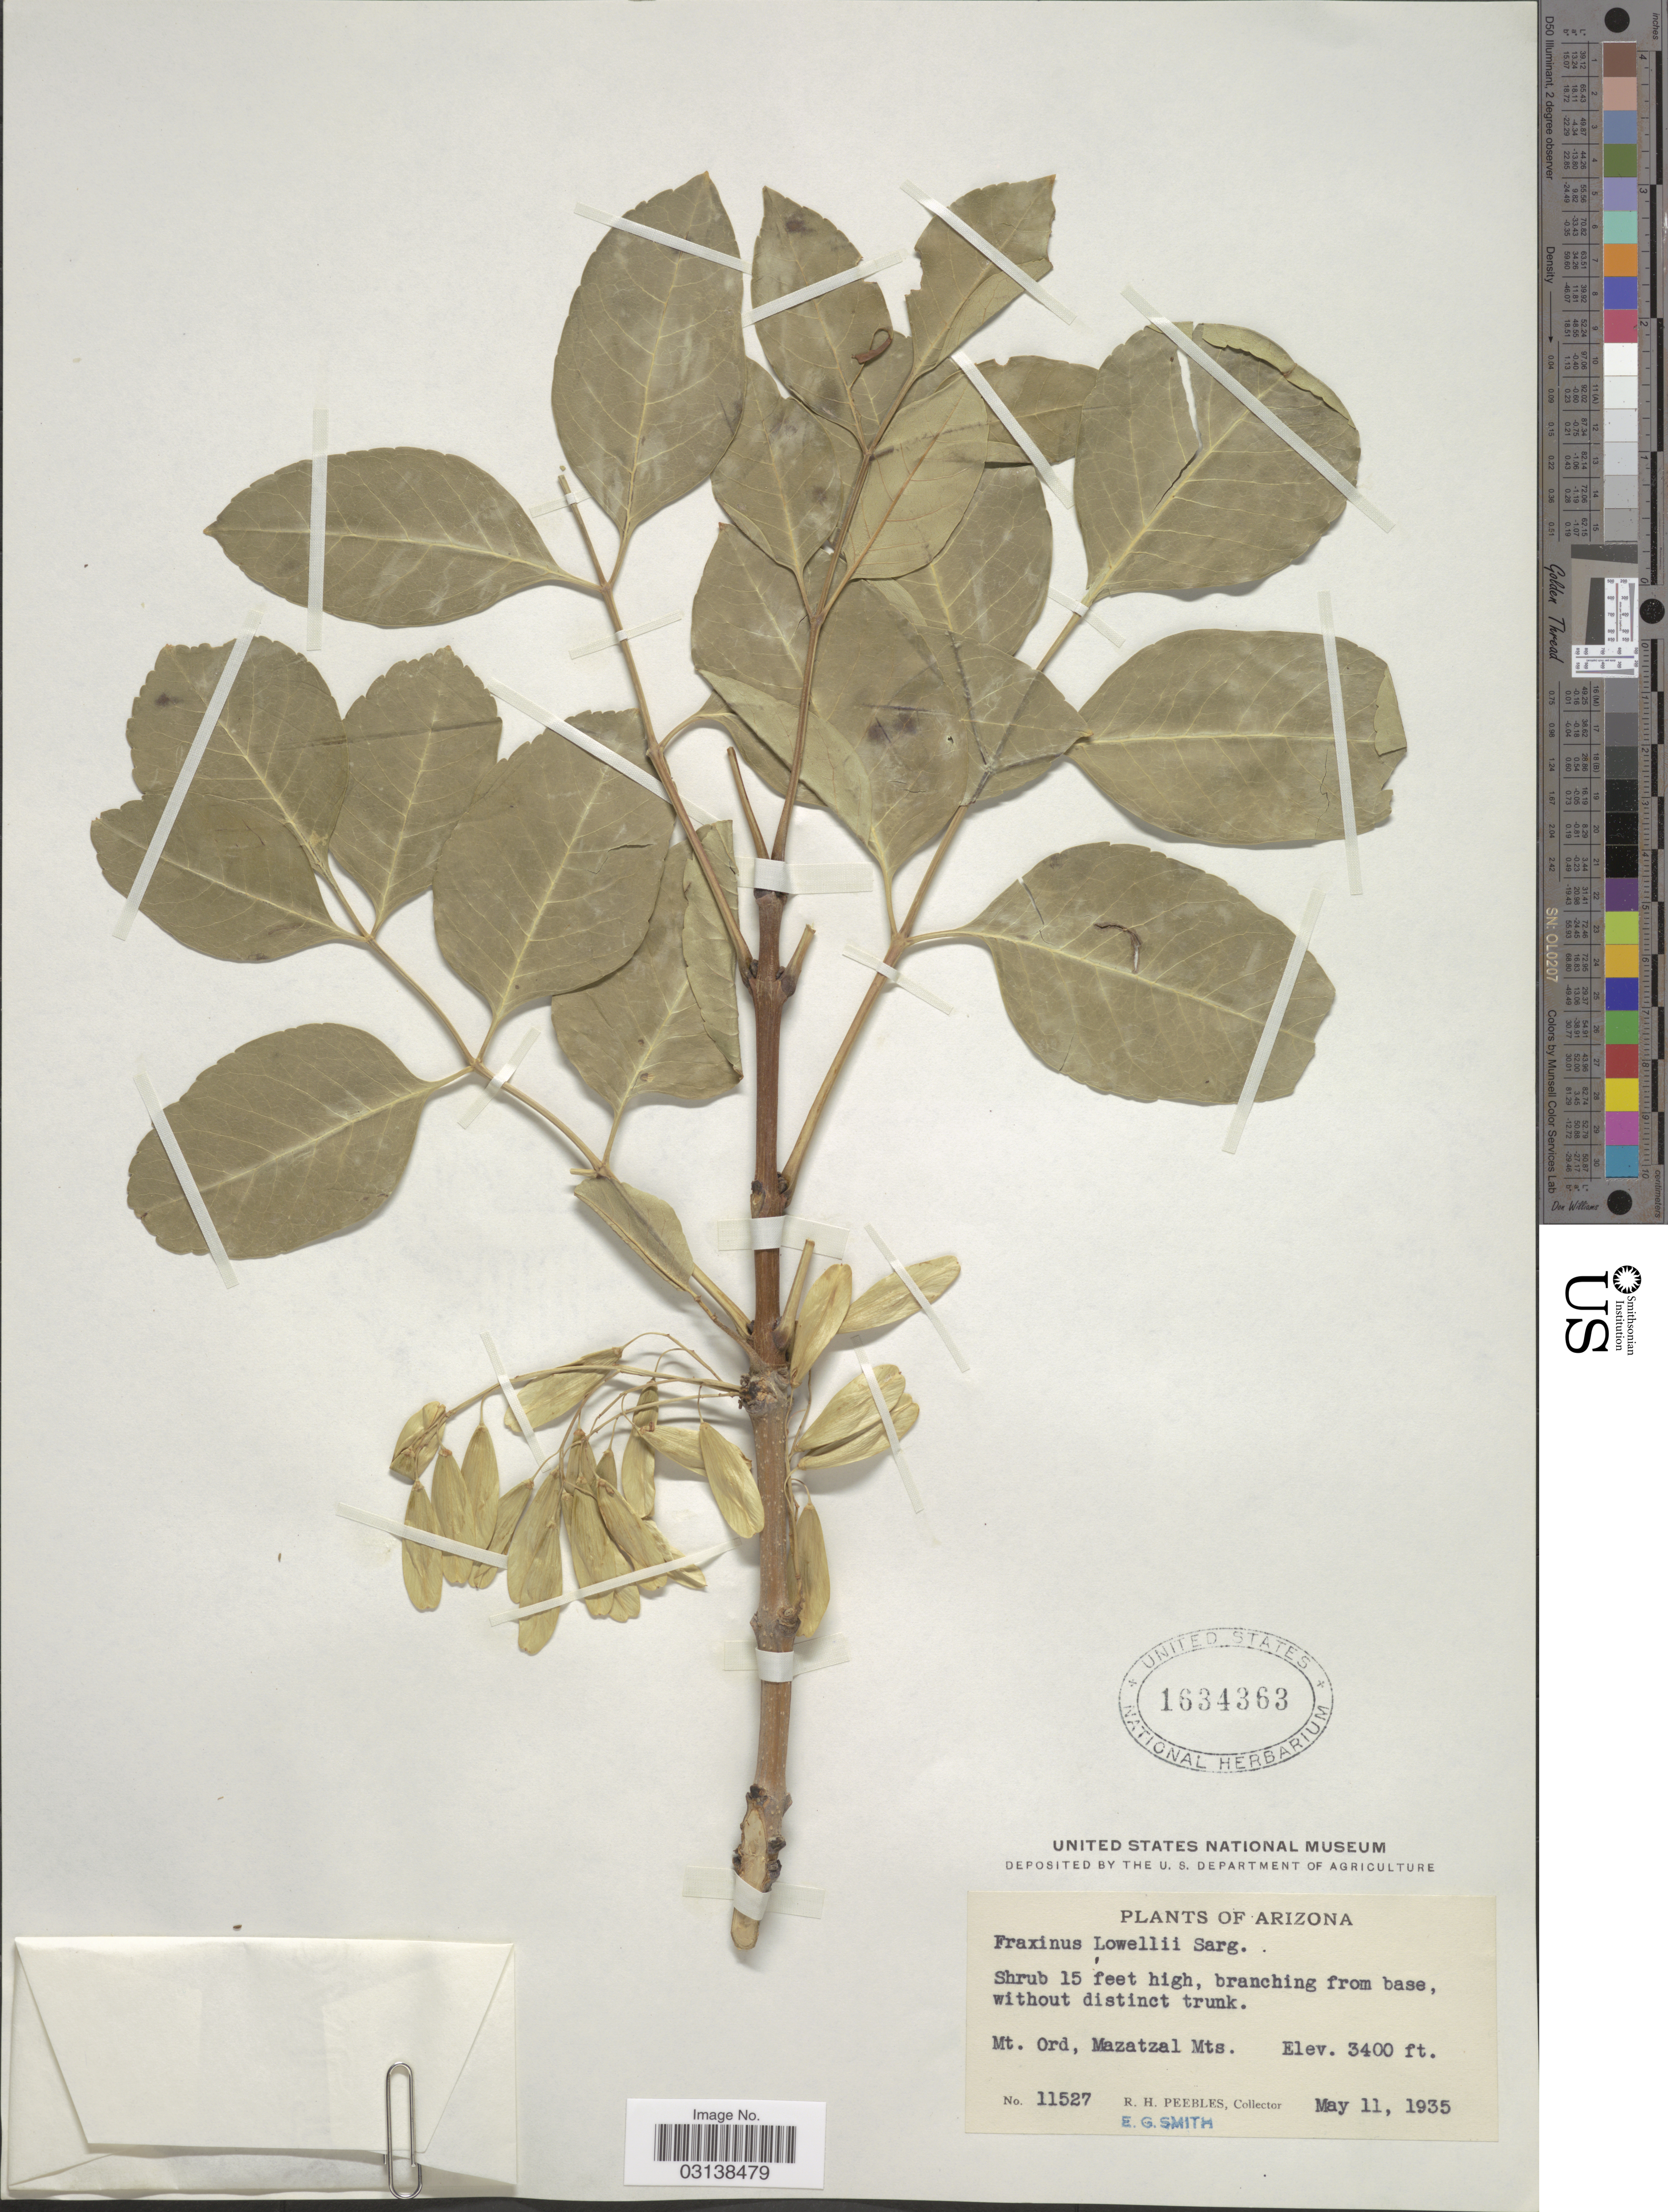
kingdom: Plantae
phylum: Tracheophyta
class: Magnoliopsida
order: Lamiales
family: Oleaceae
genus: Fraxinus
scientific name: Fraxinus anomala var. lowellii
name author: (Sarg. ex Rehder) Little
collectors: R. H. Peebles & E. G. Smith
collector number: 11527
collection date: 1935-05-11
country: United States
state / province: Arizona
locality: Mt. Ord, Mazatzal Mts.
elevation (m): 1036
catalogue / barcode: US 1634363